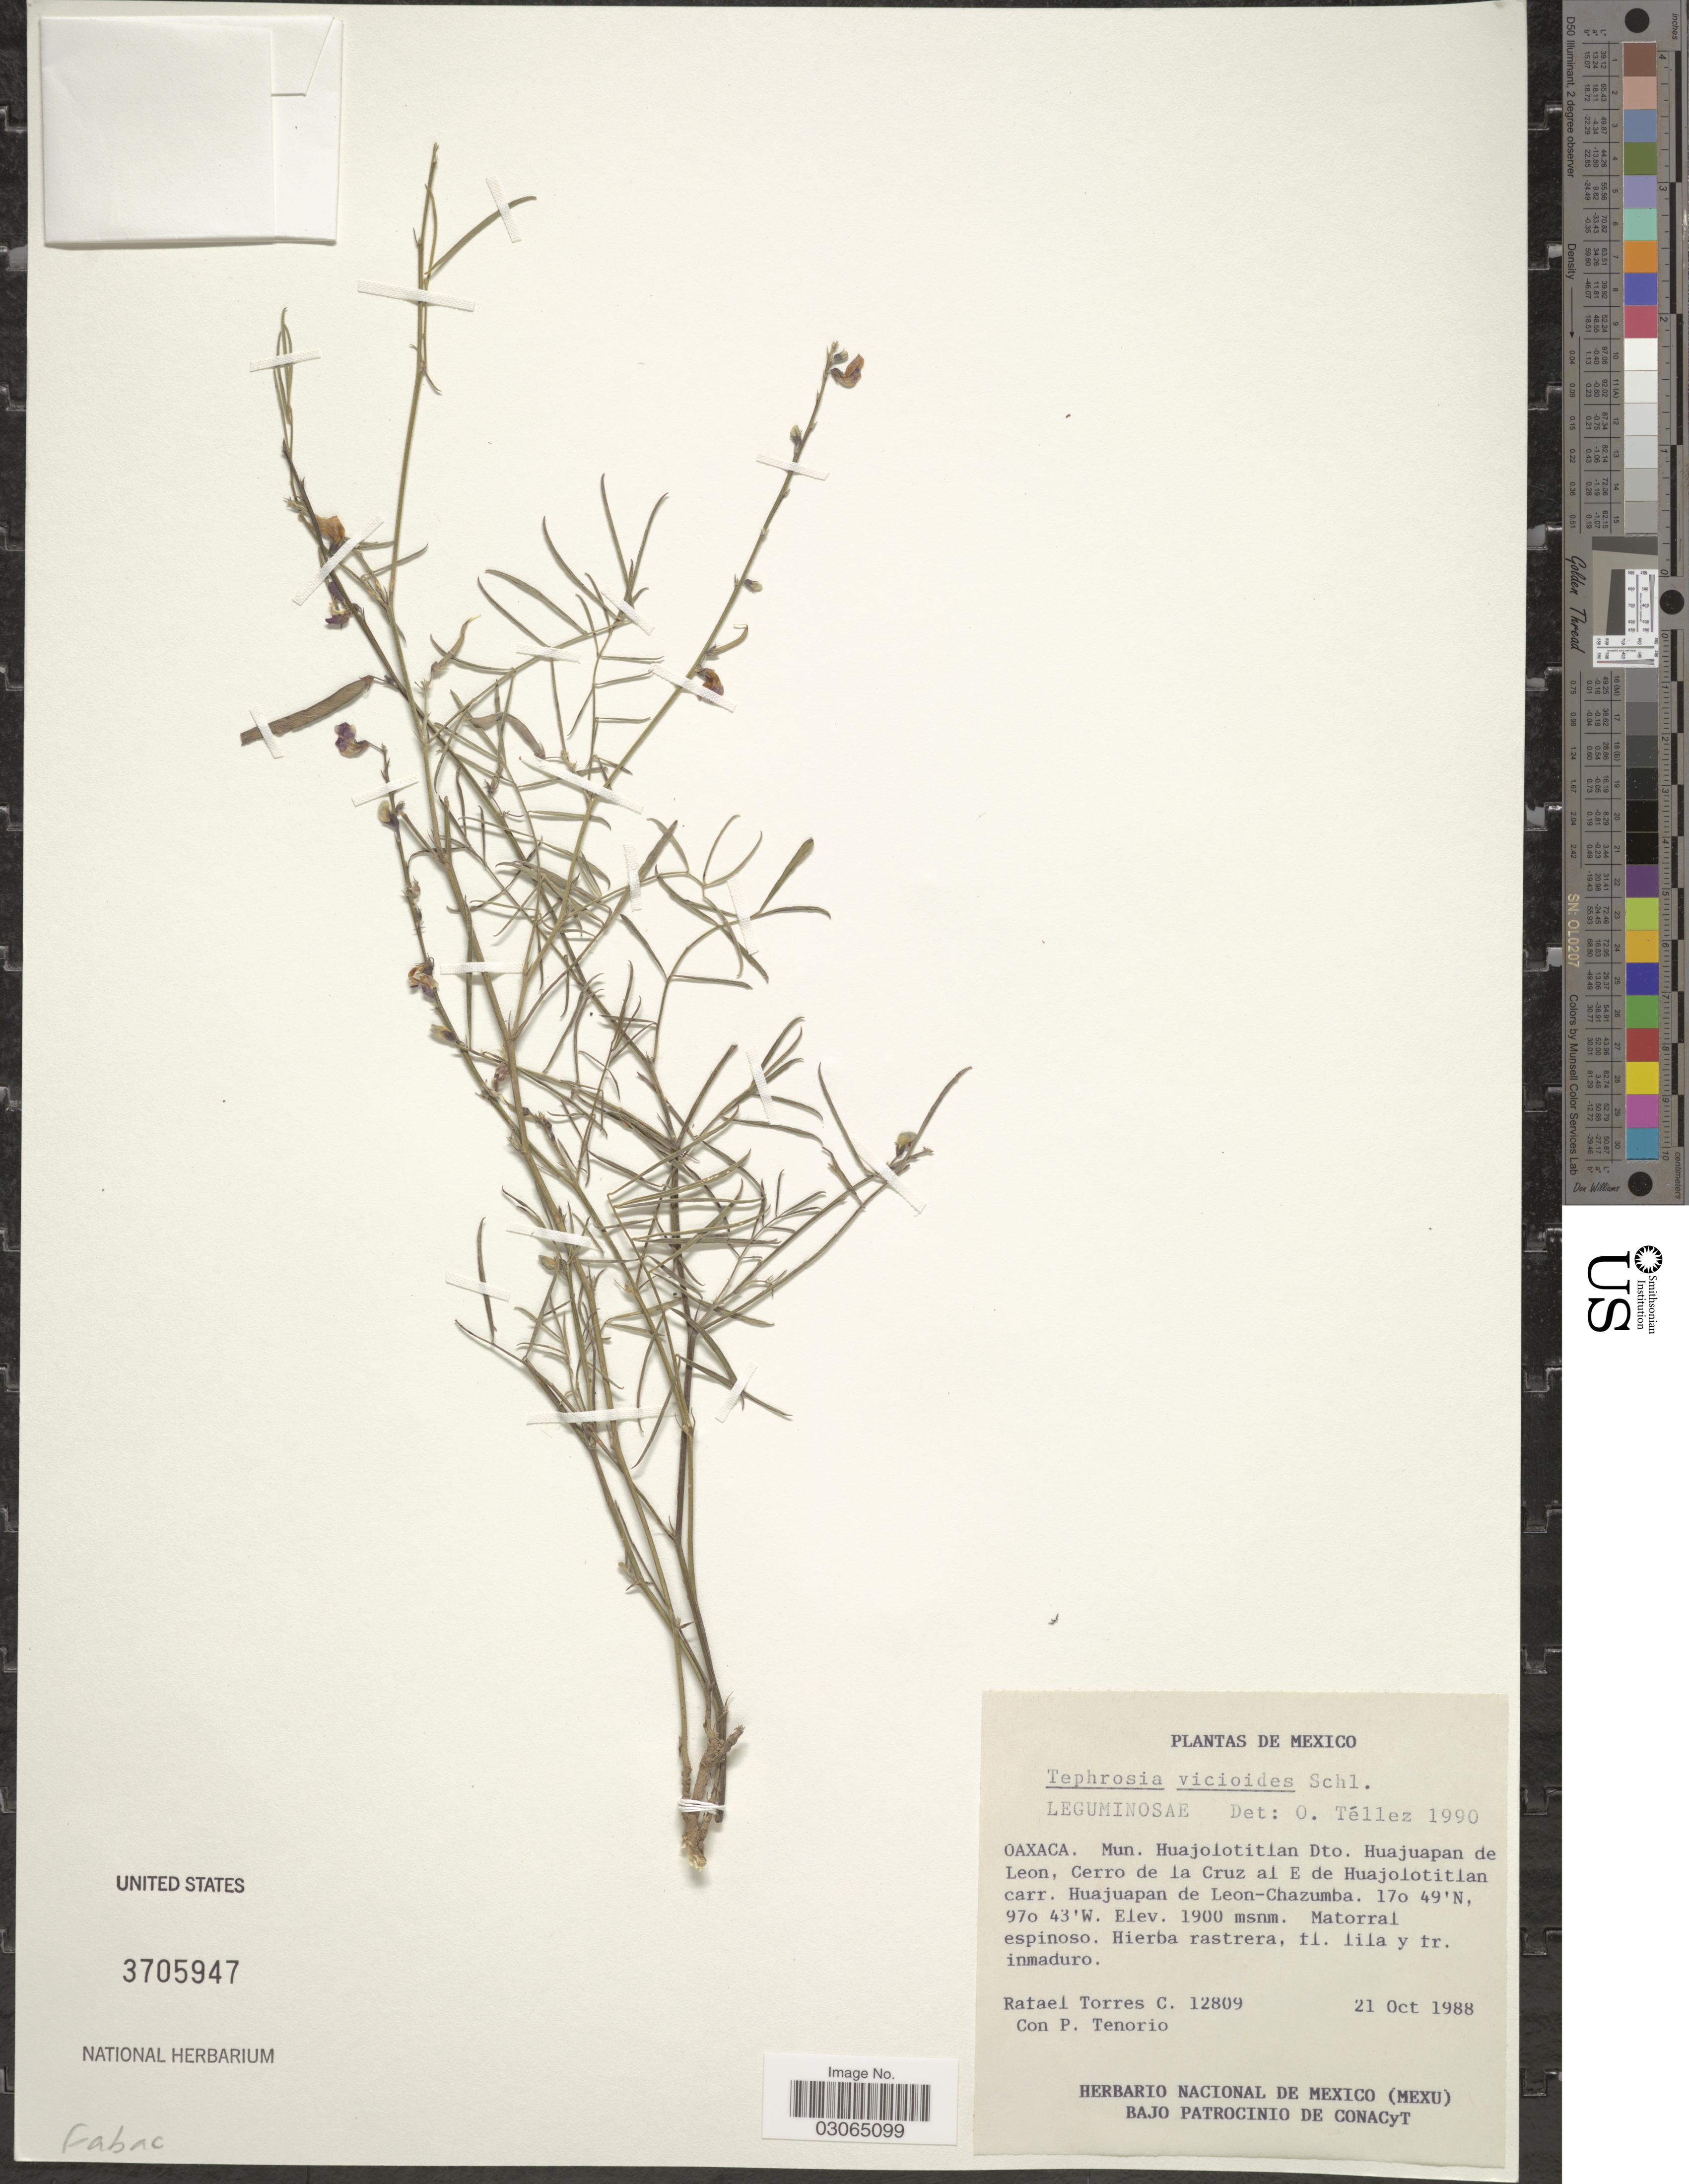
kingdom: Plantae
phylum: Tracheophyta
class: Magnoliopsida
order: Fabales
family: Fabaceae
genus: Tephrosia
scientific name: Tephrosia vicioides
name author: Schltdl.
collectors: R. Torres C. & Tenorio, P.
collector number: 12809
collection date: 1988-10-21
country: Mexico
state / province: Oaxaca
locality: Mun. Huajolotitlan Dto. Huajuapan de Leon, Cerro de la Cruz al E de Huajolotitlan carr. Huajuapan de Leon-Chazumba.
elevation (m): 1900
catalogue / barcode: US 3705947